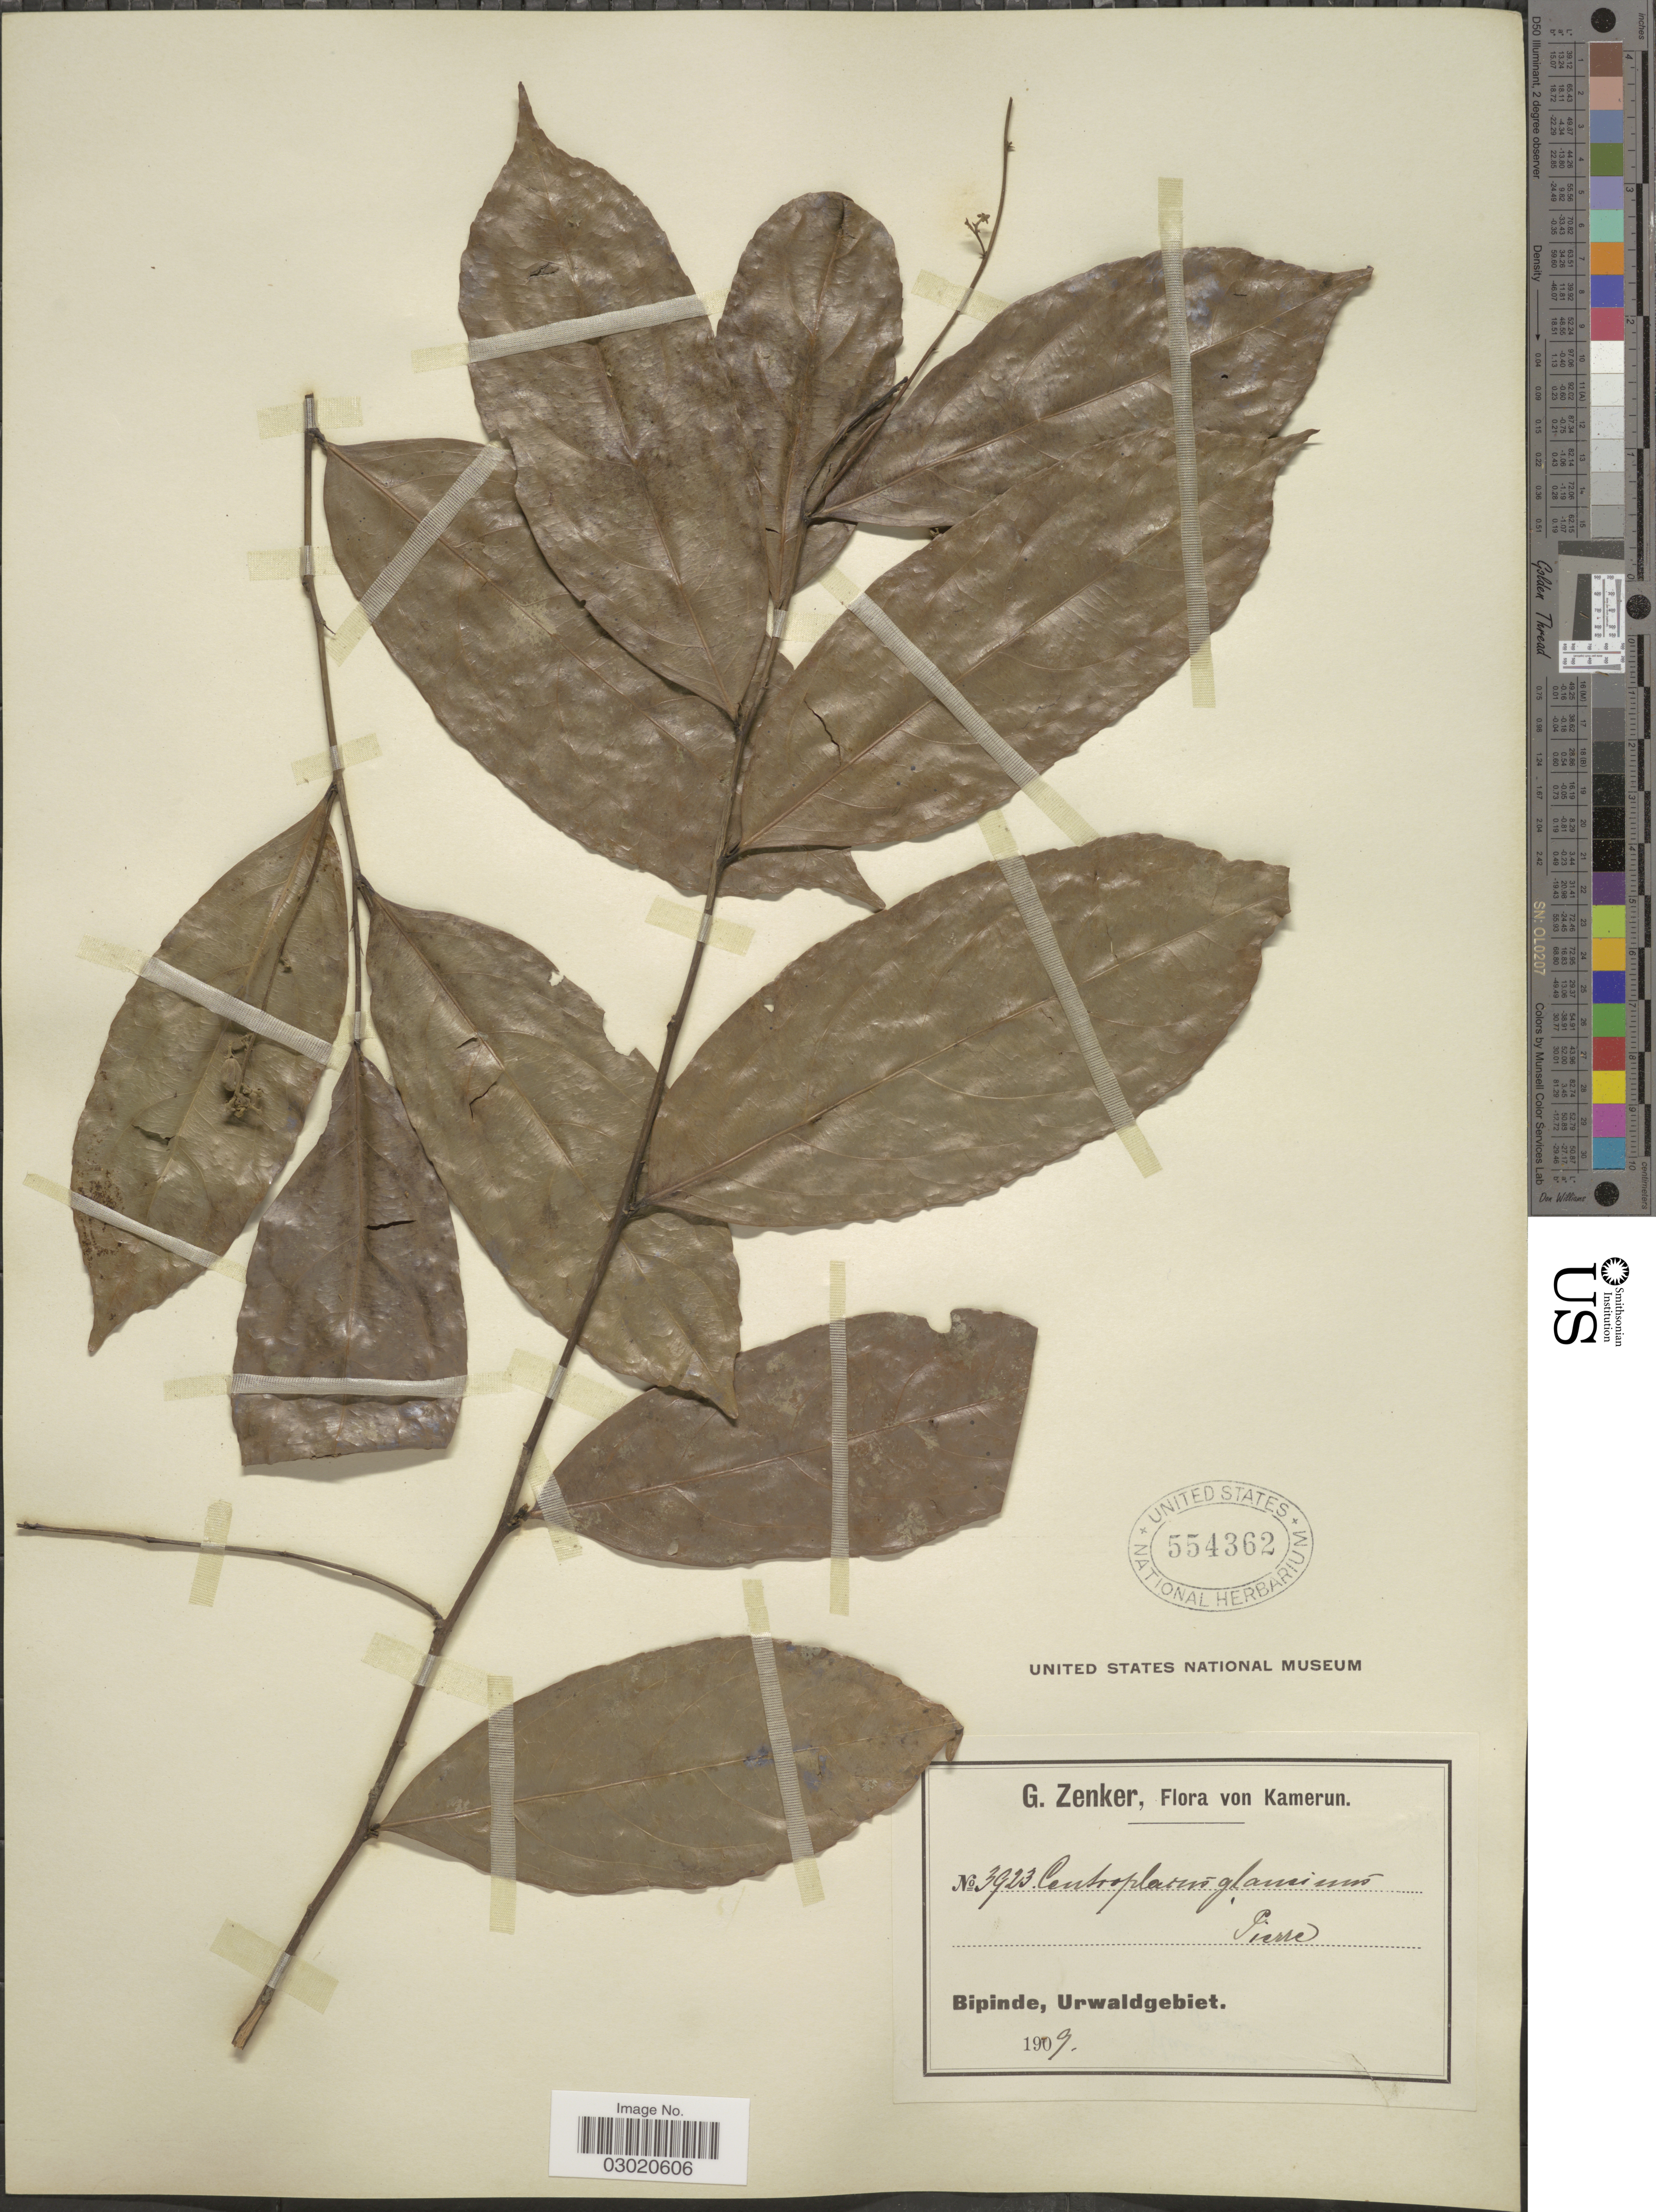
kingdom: Plantae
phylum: Tracheophyta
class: Magnoliopsida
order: Malpighiales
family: Centroplacaceae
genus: Centroplacus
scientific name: Centroplacus glaucinus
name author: Pierre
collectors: G. A. Zenker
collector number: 3923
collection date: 1909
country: Cameroon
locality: Kamerun, Bipinde, Urwaldgebiet.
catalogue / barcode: US 554362